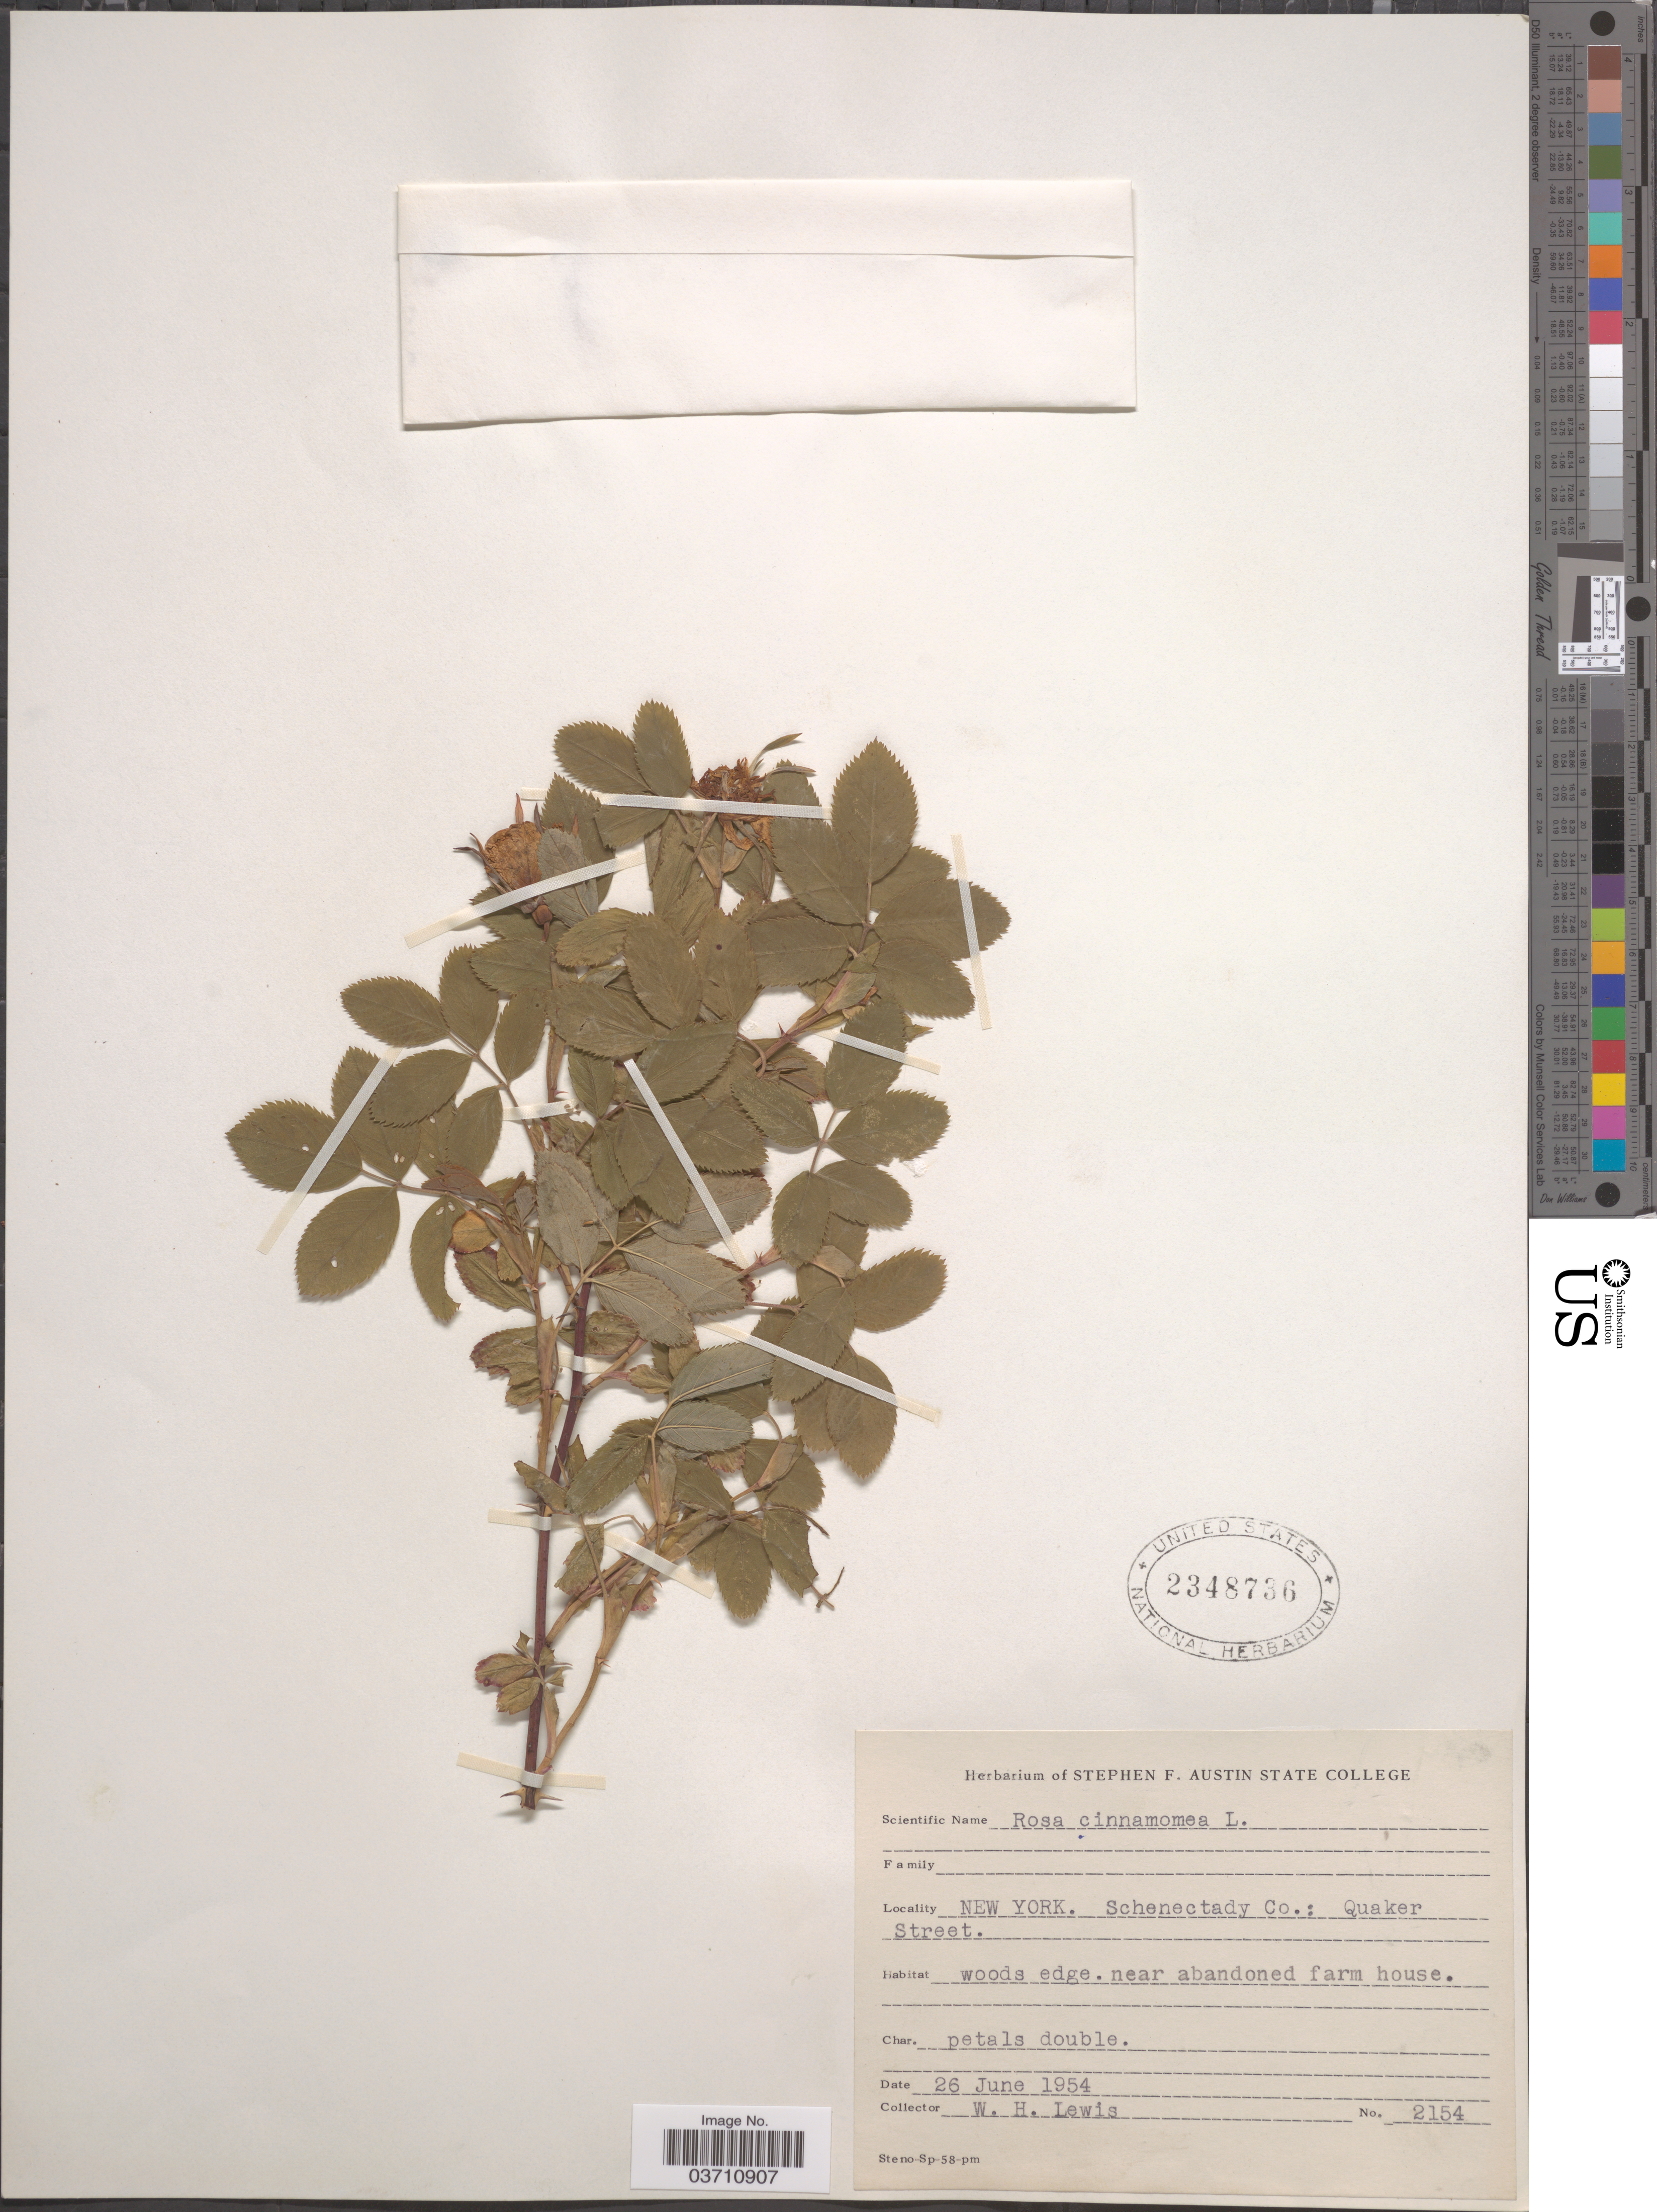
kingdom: Plantae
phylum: Tracheophyta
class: Magnoliopsida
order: Rosales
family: Rosaceae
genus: Rosa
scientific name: Rosa cinnamomea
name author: L.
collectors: W. H. Lewis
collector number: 2154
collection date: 1954-06-26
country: United States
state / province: New York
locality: Schenectady Co.: Quaker Street.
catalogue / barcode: US 2348736